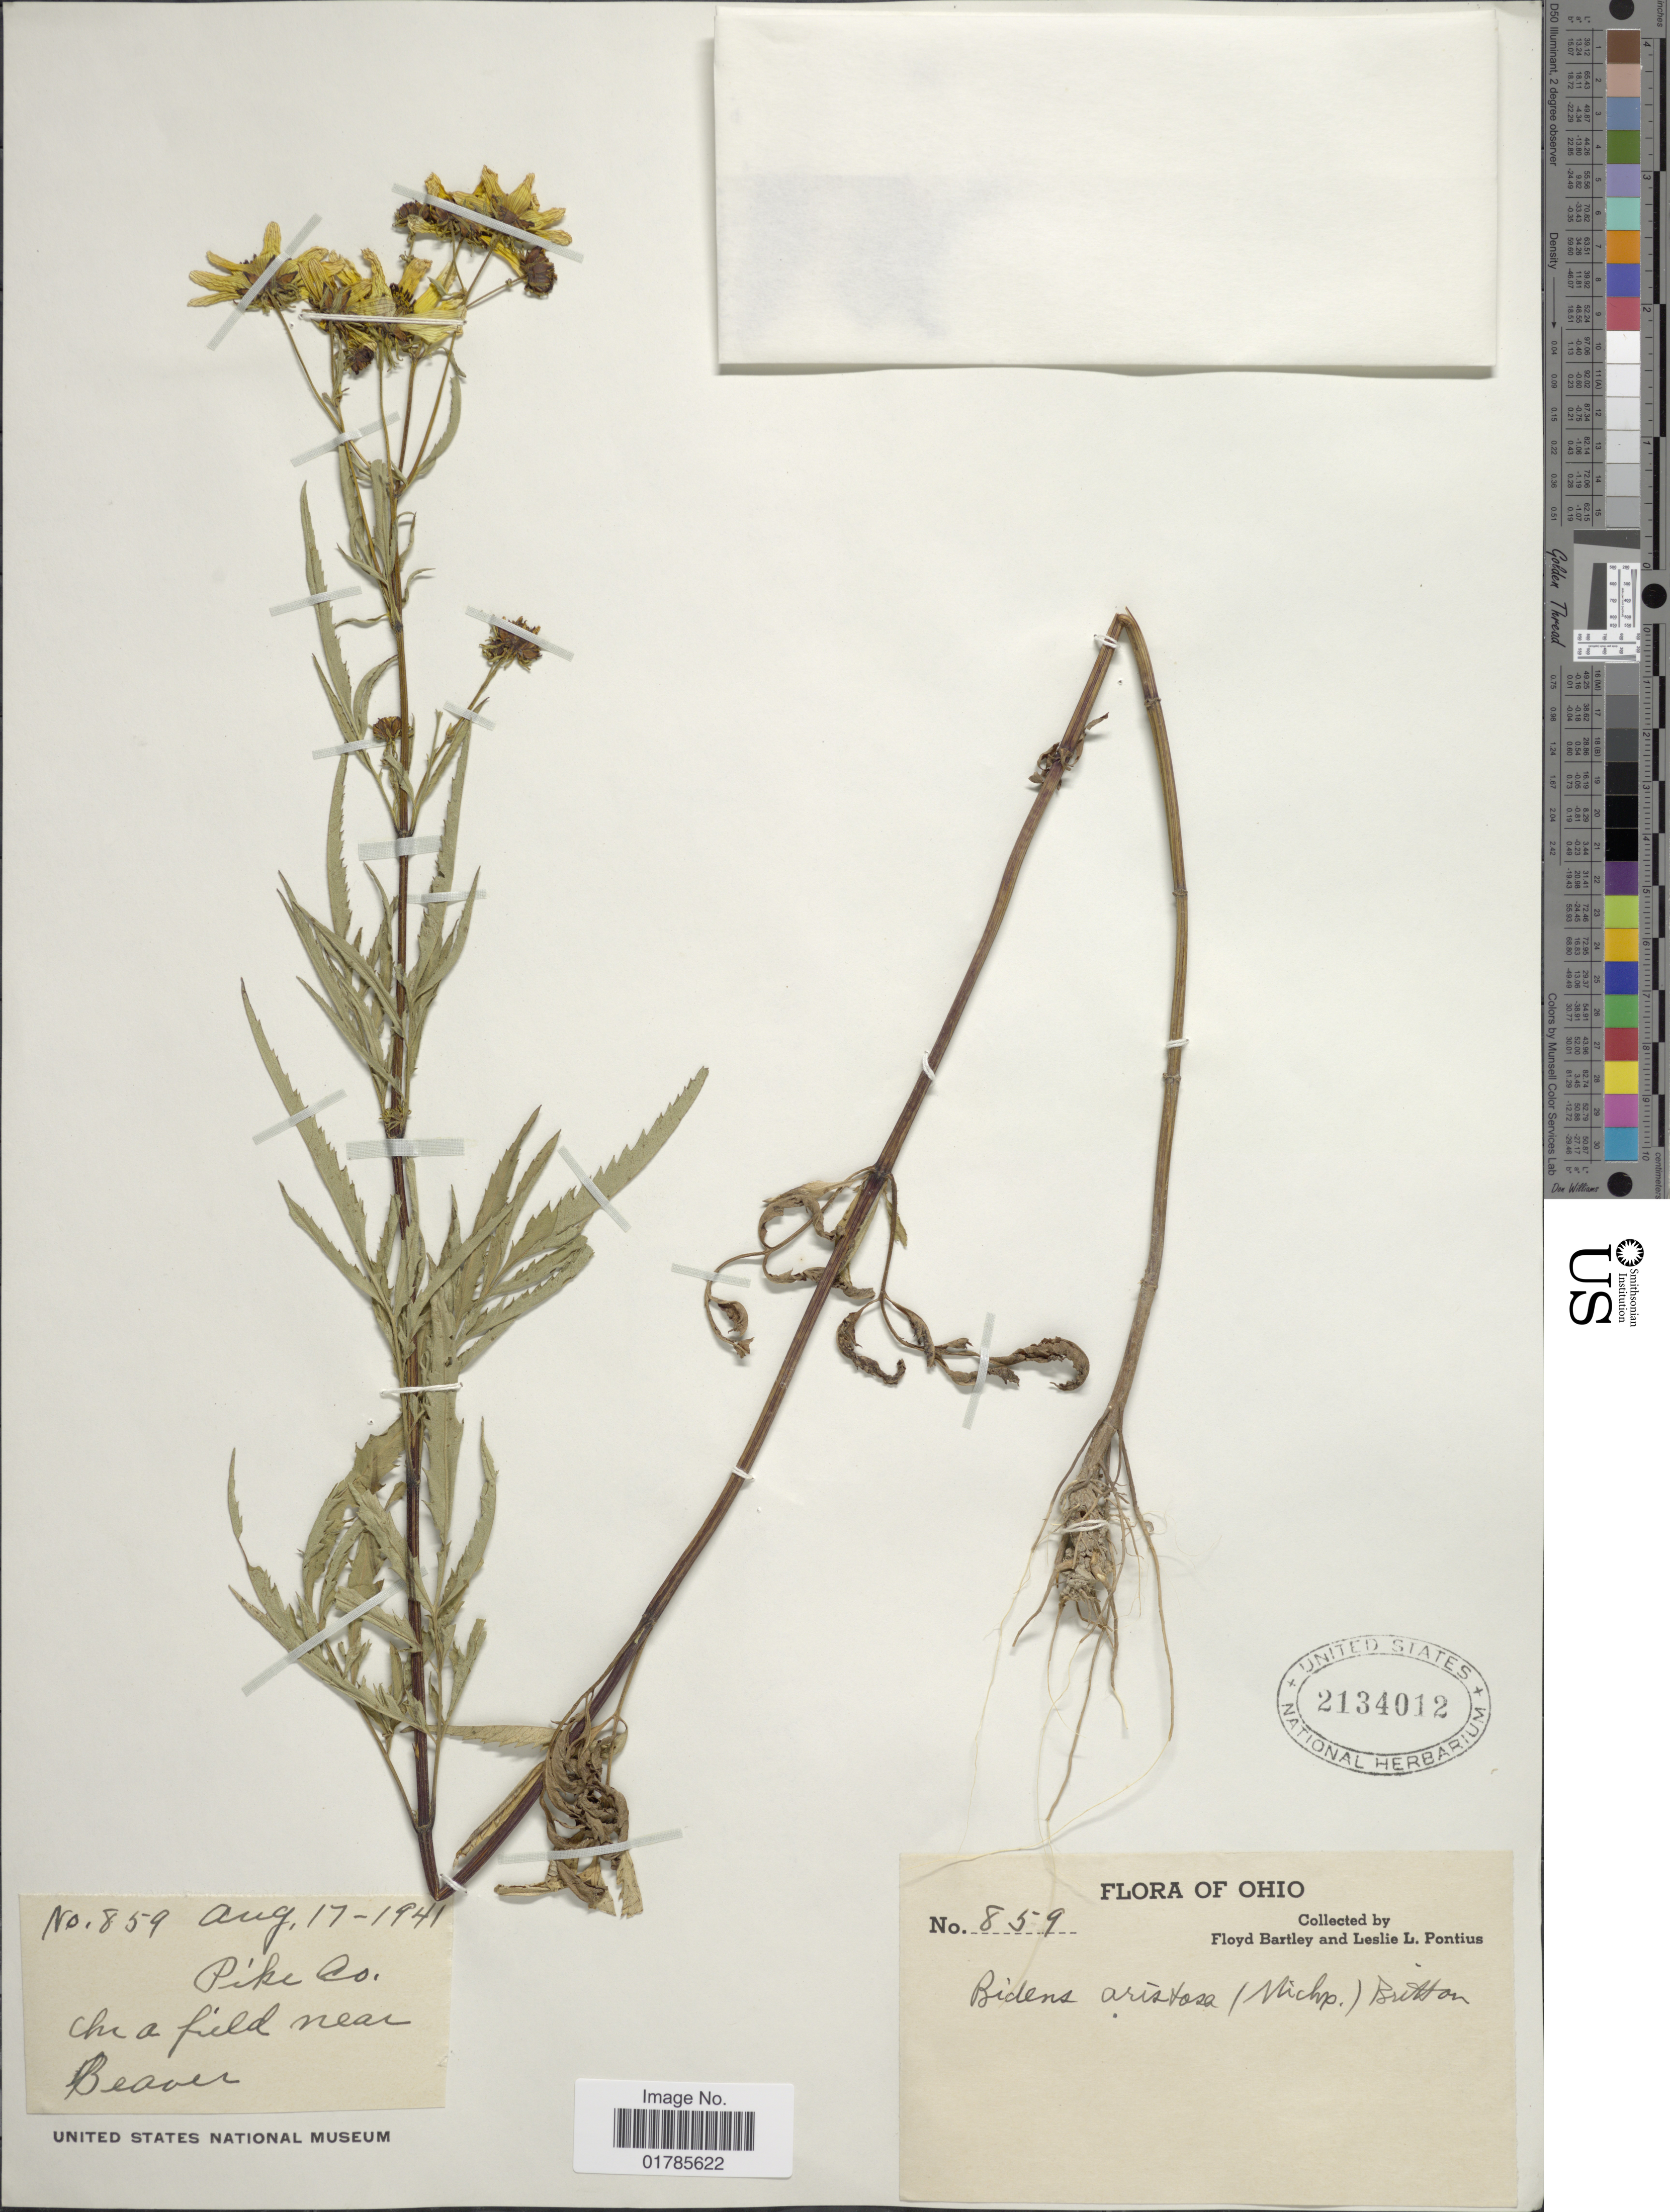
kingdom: Plantae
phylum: Tracheophyta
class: Magnoliopsida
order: Asterales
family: Asteraceae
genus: Bidens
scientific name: Bidens aristosa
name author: (Michx.) Britton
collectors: F. Bartley & L. Pontius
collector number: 859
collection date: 1941-08-17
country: United States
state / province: Ohio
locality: Pike Co., near Beaver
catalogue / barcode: US 2134012